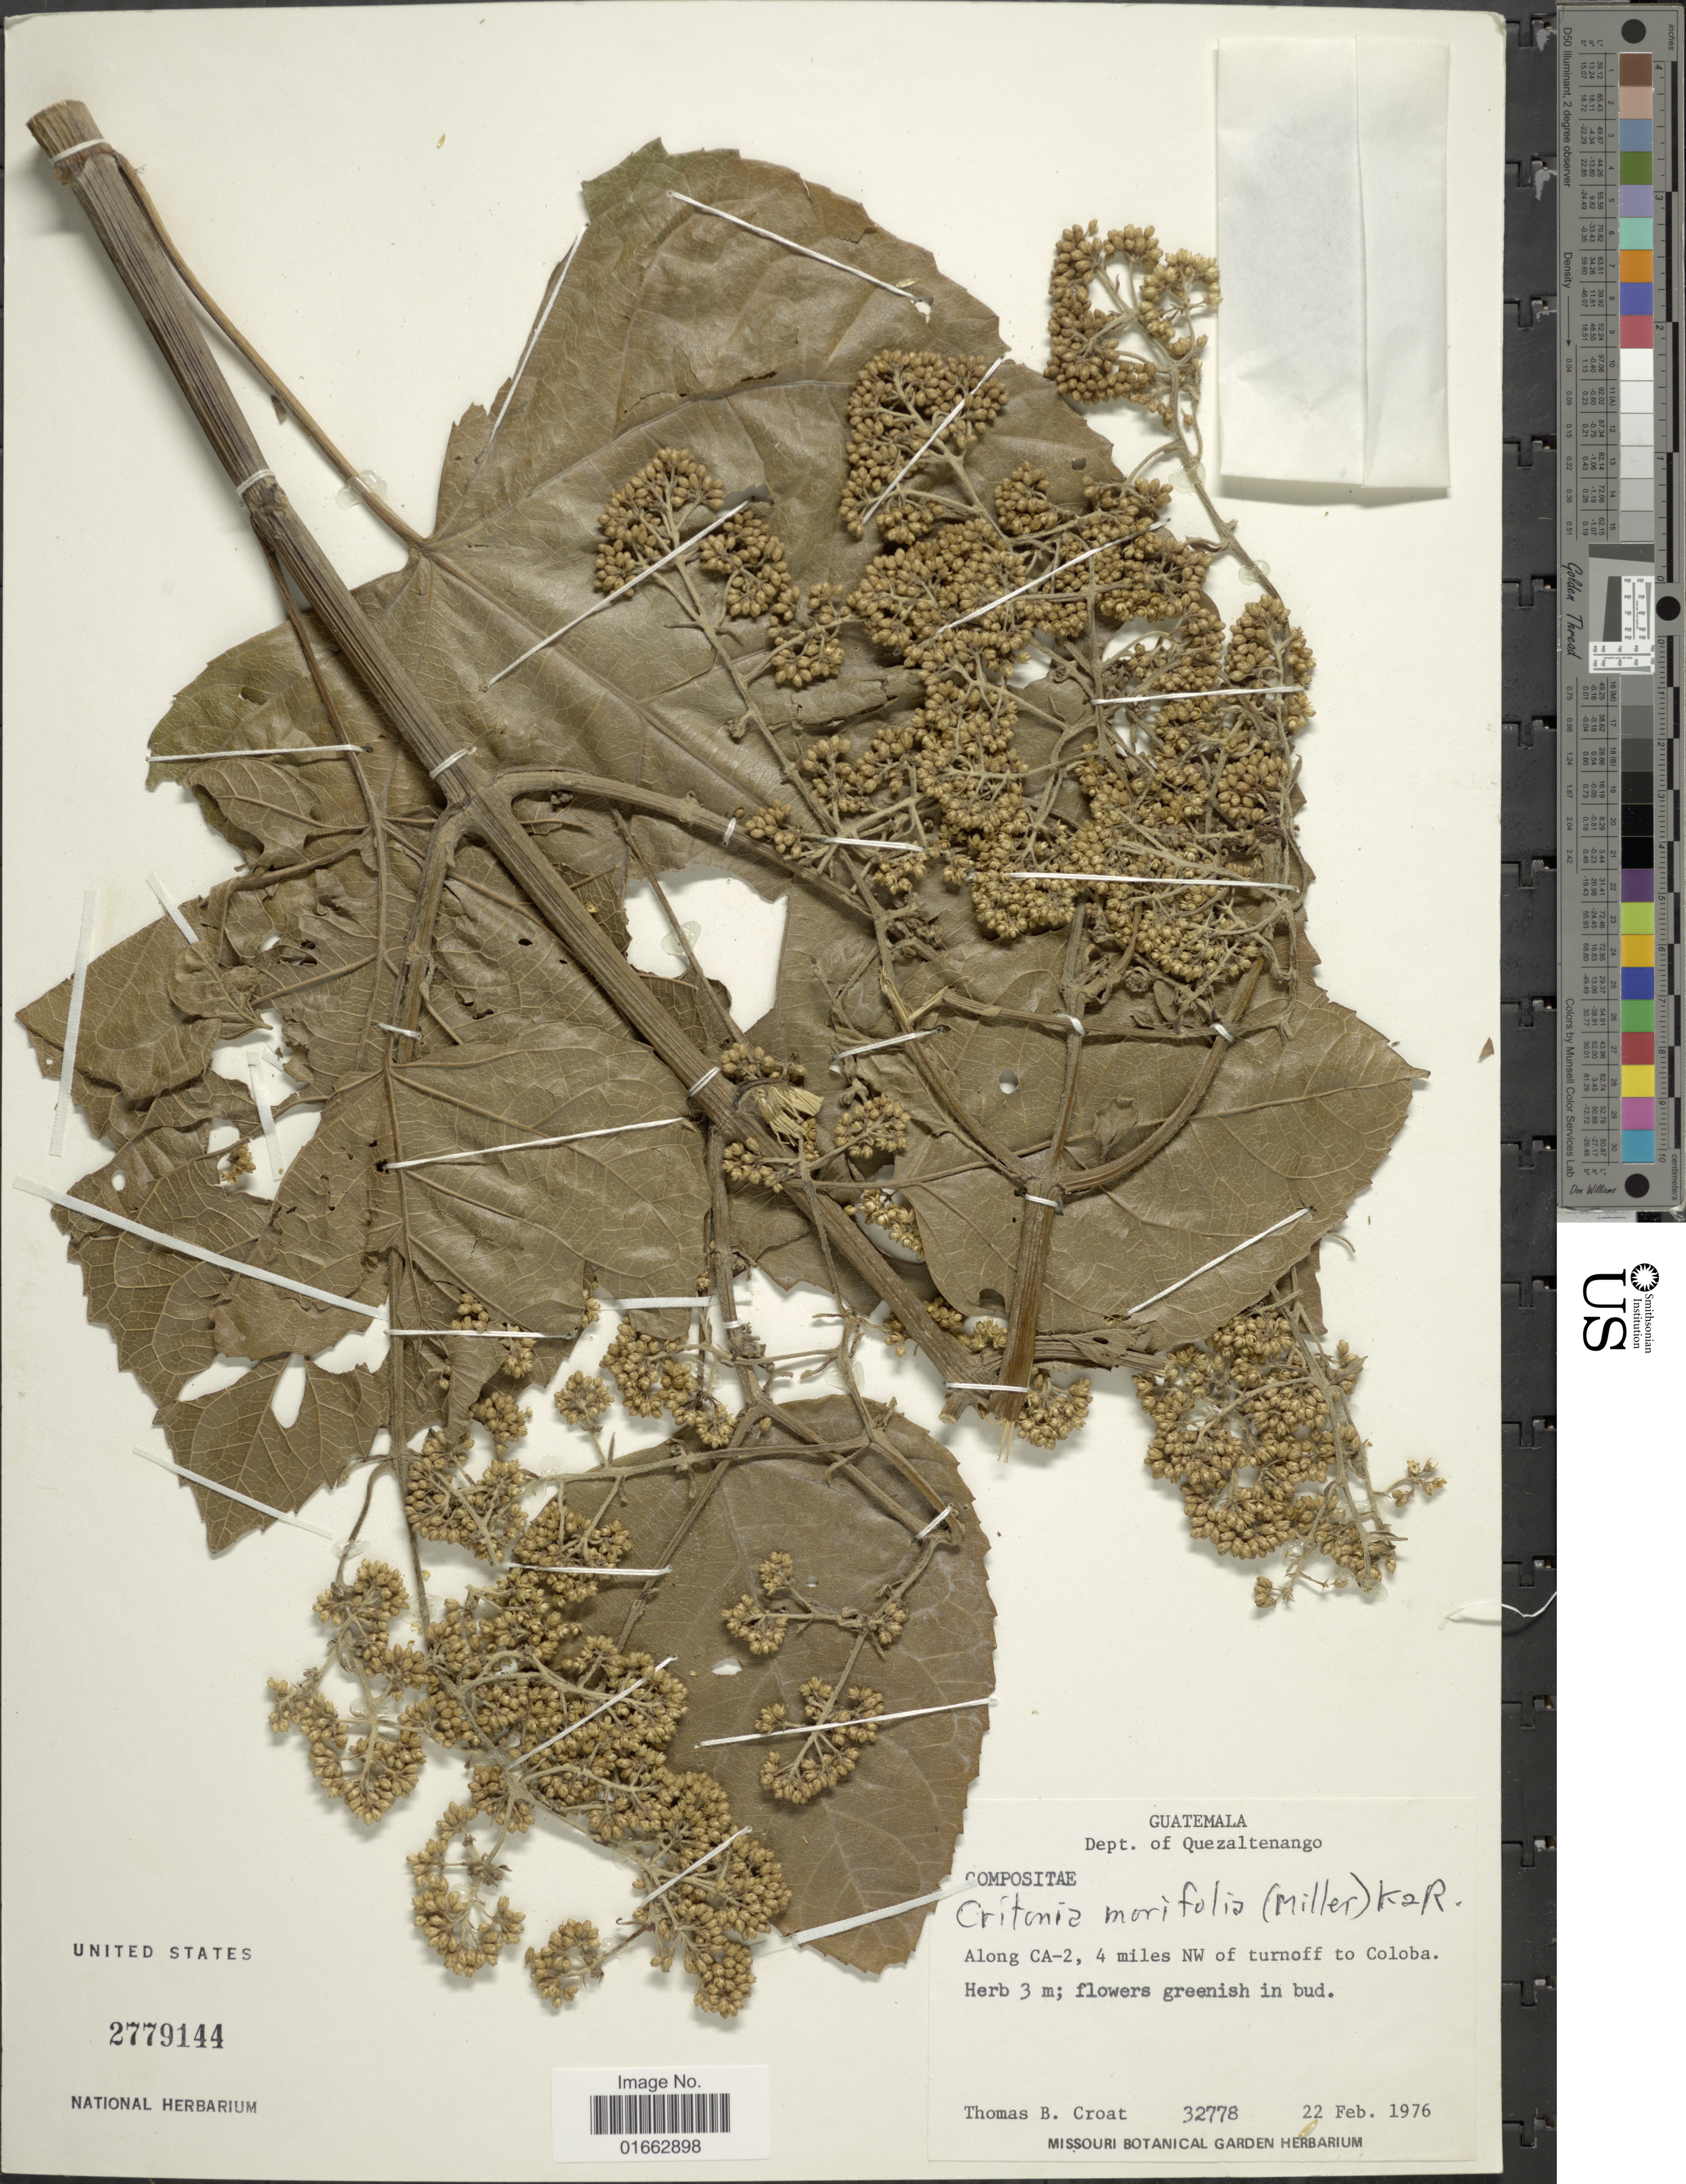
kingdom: Plantae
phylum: Tracheophyta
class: Magnoliopsida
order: Asterales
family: Asteraceae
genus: Critonia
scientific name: Critonia morifolia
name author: (Mill.) R.M. King & H. Rob.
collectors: T. B. Croat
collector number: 32778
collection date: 1976-02-22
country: Guatemala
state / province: Quetzaltenango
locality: Along CA-2, 4 miles NW of turnoff to Coloba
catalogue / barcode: US 2779144